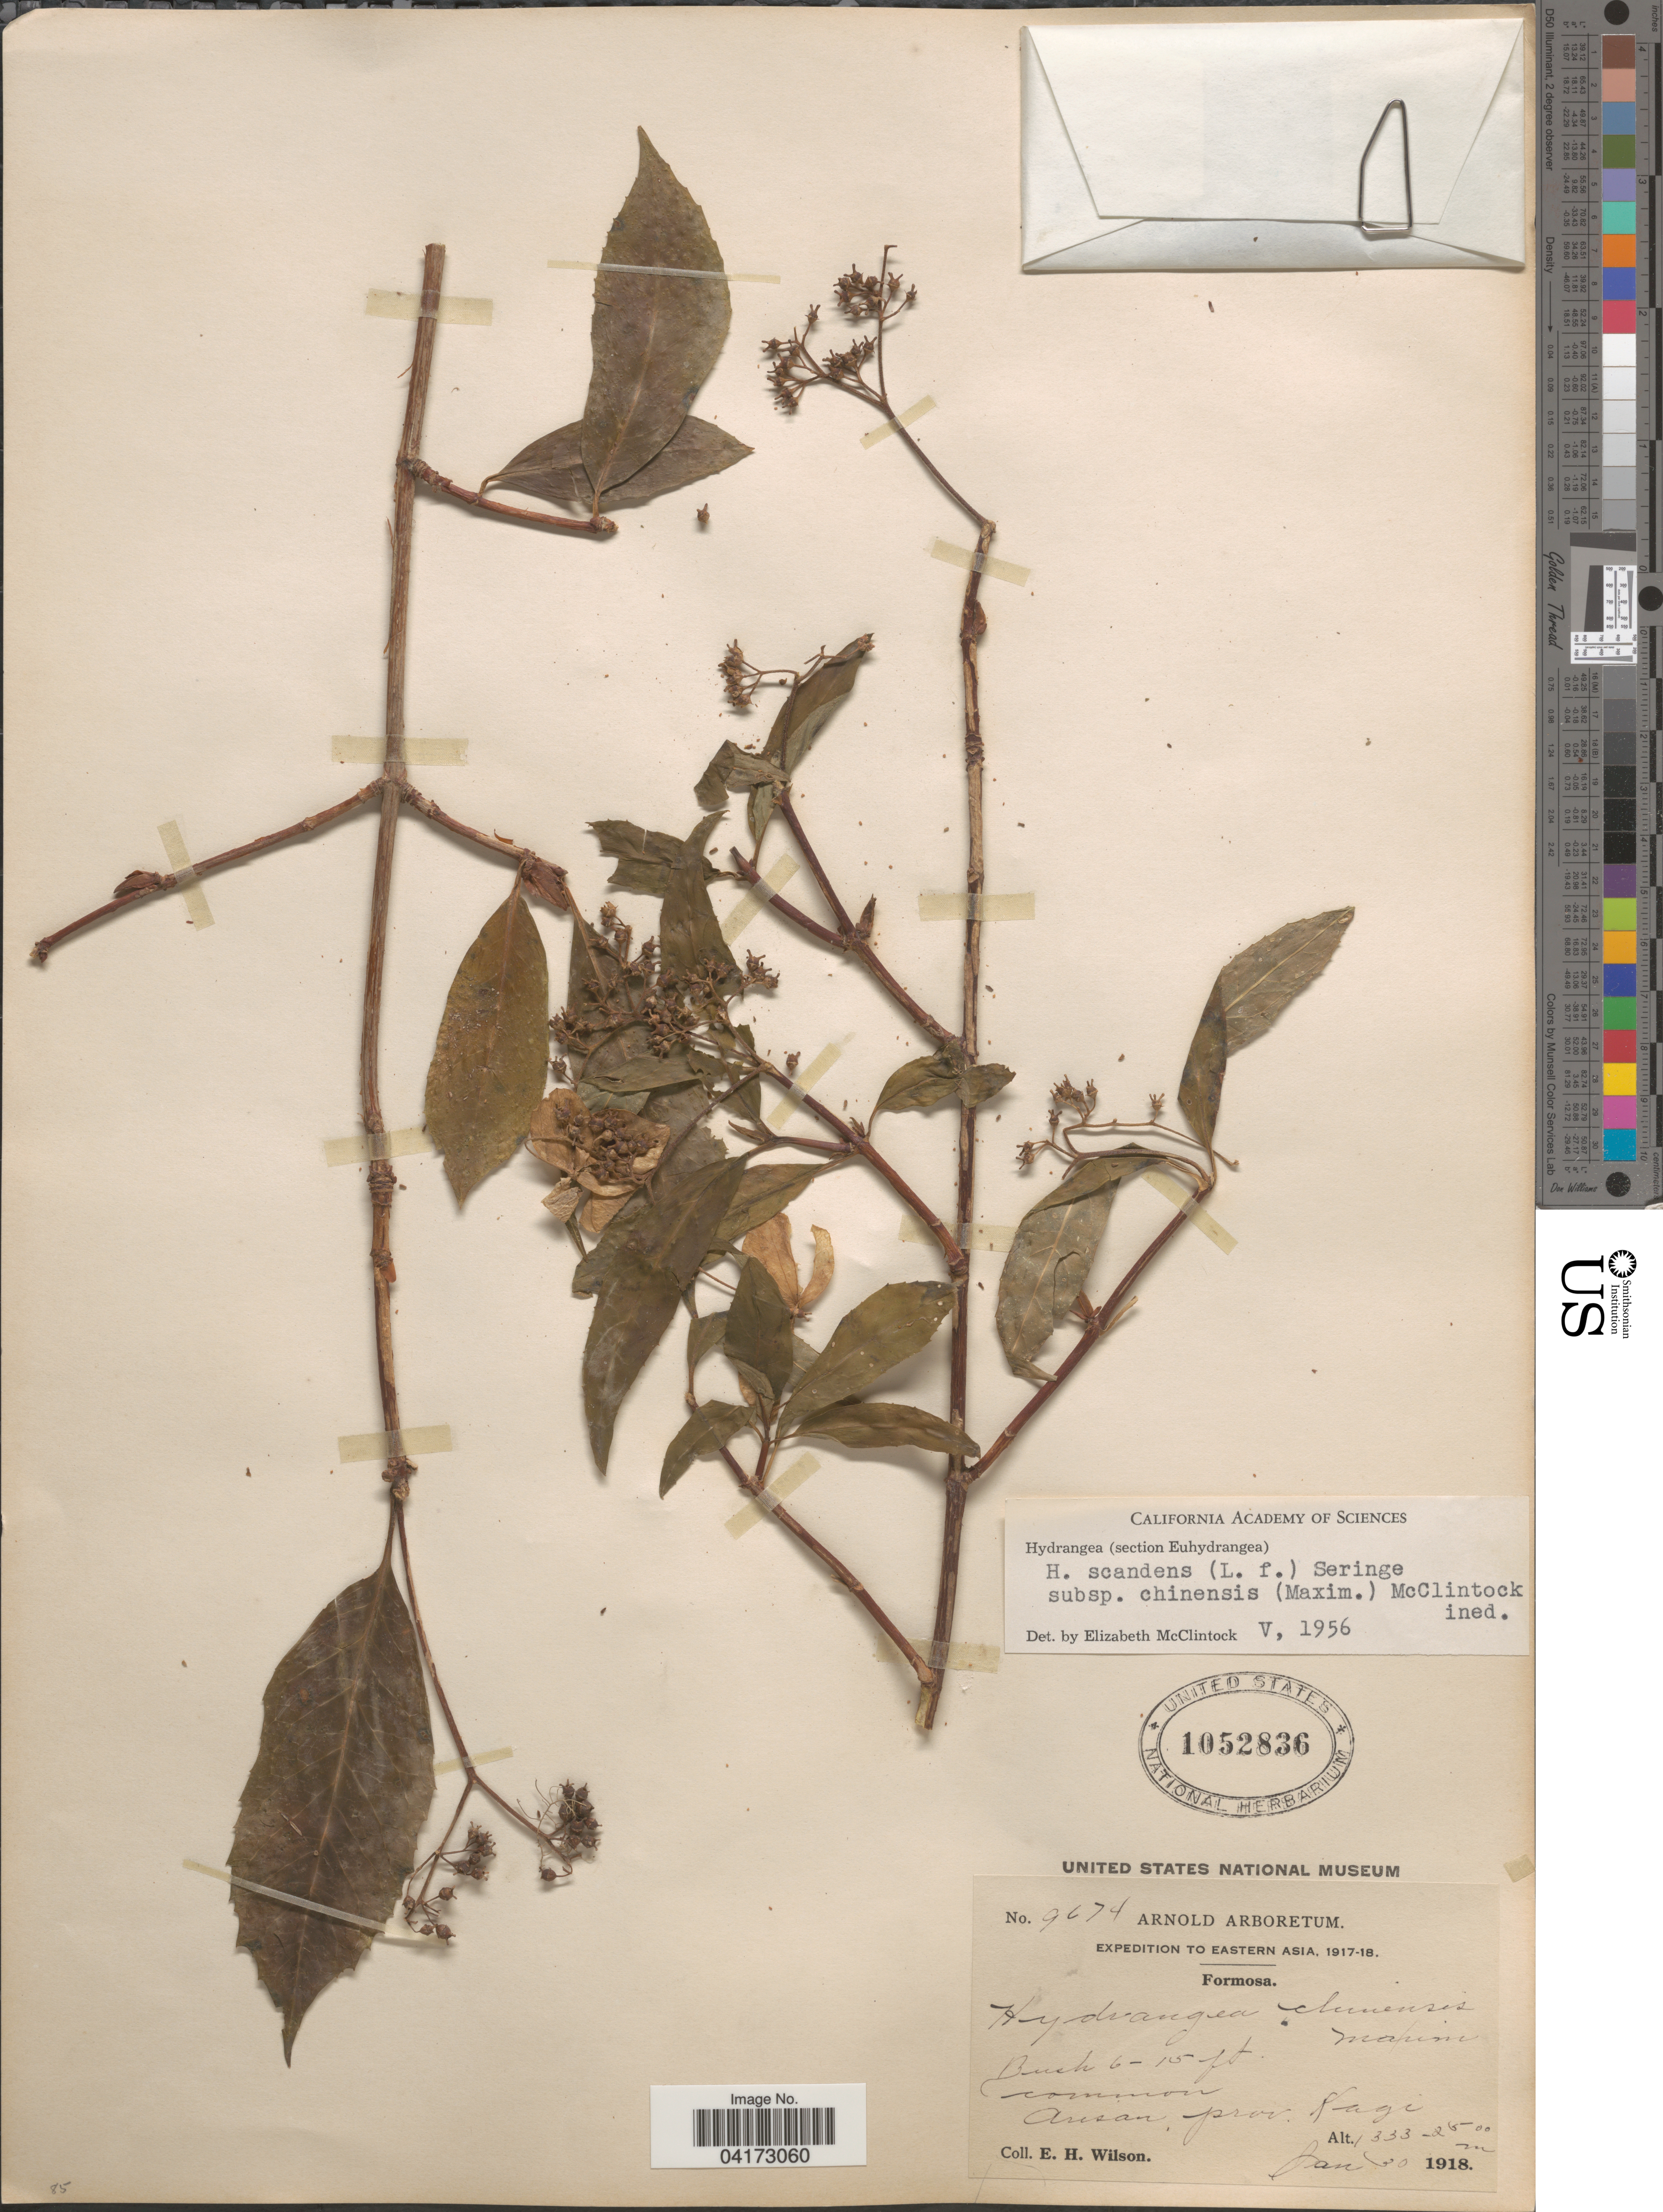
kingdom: Plantae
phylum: Tracheophyta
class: Magnoliopsida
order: Cornales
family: Hydrangeaceae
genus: Hydrangea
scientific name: Hydrangea scandens subsp. chinensis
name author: (Maxim.) E. M. McClint.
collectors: E. Wilson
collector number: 9674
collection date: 1918-01-30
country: Taiwan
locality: Expedition to Eastern Asia, 1917-18. Formosa. Ausan, prov. Kagi.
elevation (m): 1333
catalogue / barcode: US 1052836